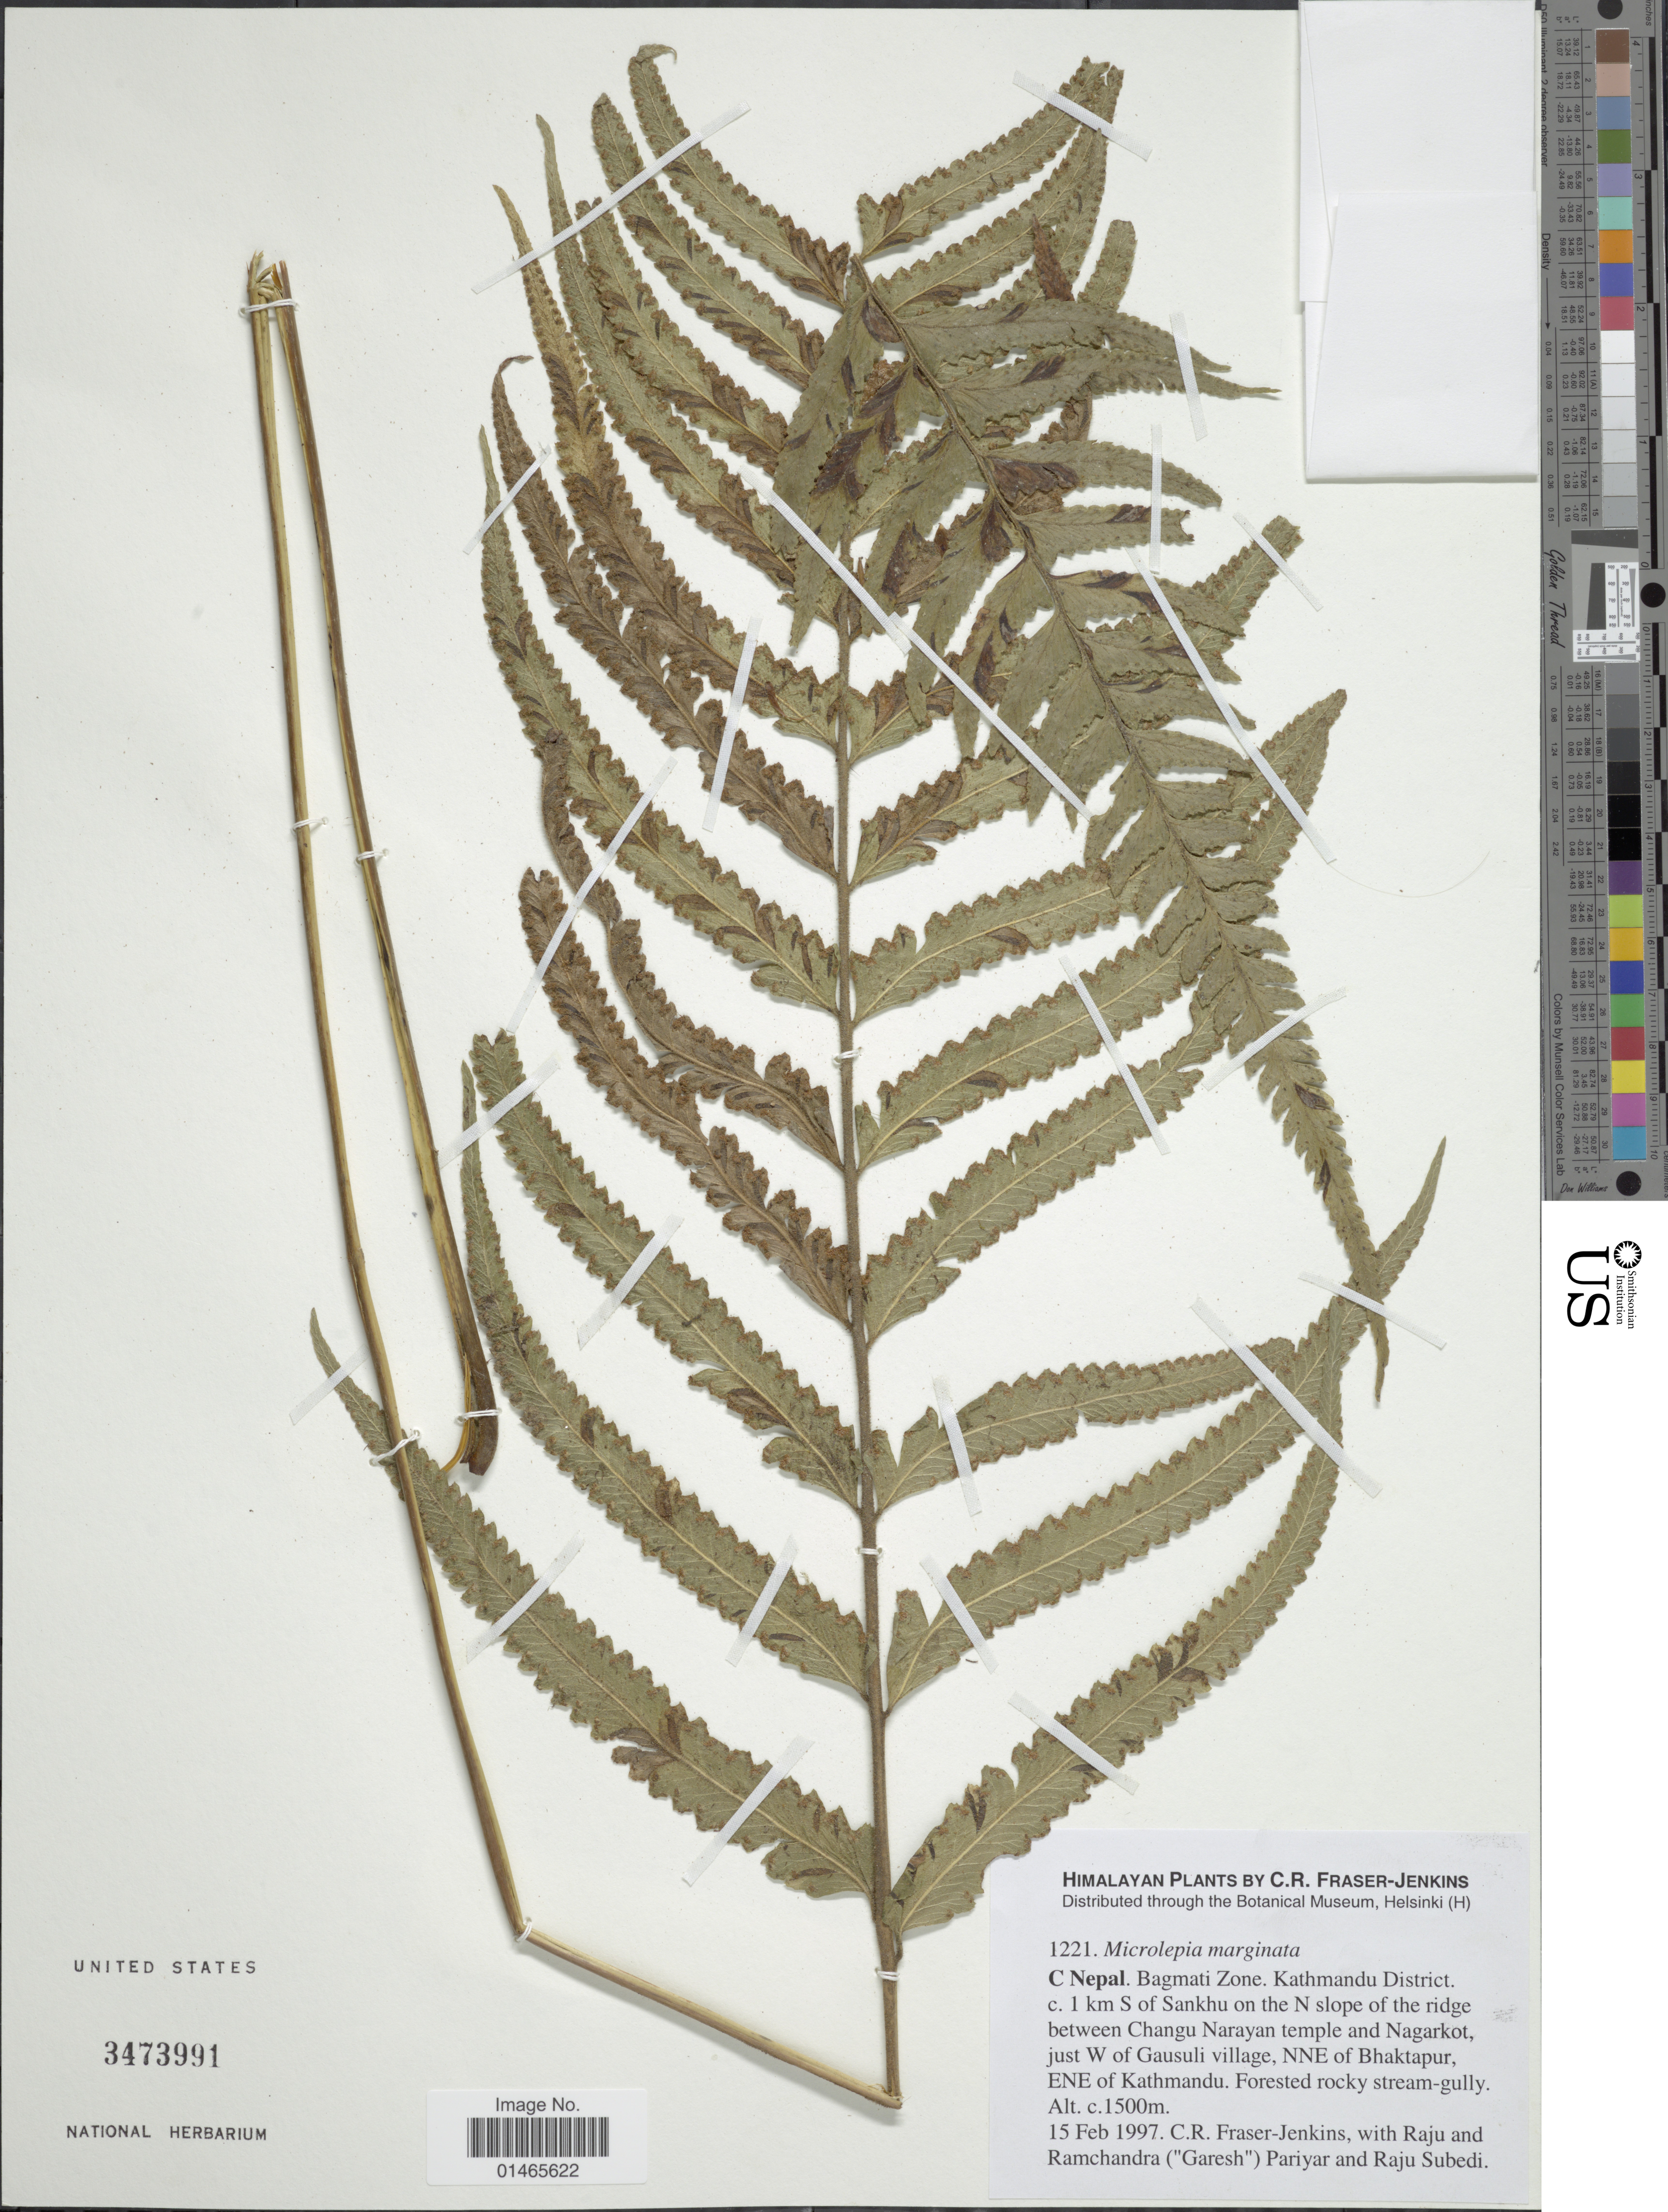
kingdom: Plantae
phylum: Tracheophyta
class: Polypodiopsida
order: Polypodiales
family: Dennstaedtiaceae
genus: Microlepia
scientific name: Microlepia marginata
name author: (Houtt.) C. Chr.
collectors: C. R. Fraser-Jenkins, R. Pariyar, R. Pariyar & R. Subedi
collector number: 1221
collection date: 1997-02-15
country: Nepal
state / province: Bagmati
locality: Bagmati Zone, Kathmandu District, c. 1 km S of Sankhu on the N slope of the ridge between Changu Narayan temple and Nagarkot, just W of Gausuli village, NNE of Bhaktapur, ENE of Kathmandu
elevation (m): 1500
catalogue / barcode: US 3473991